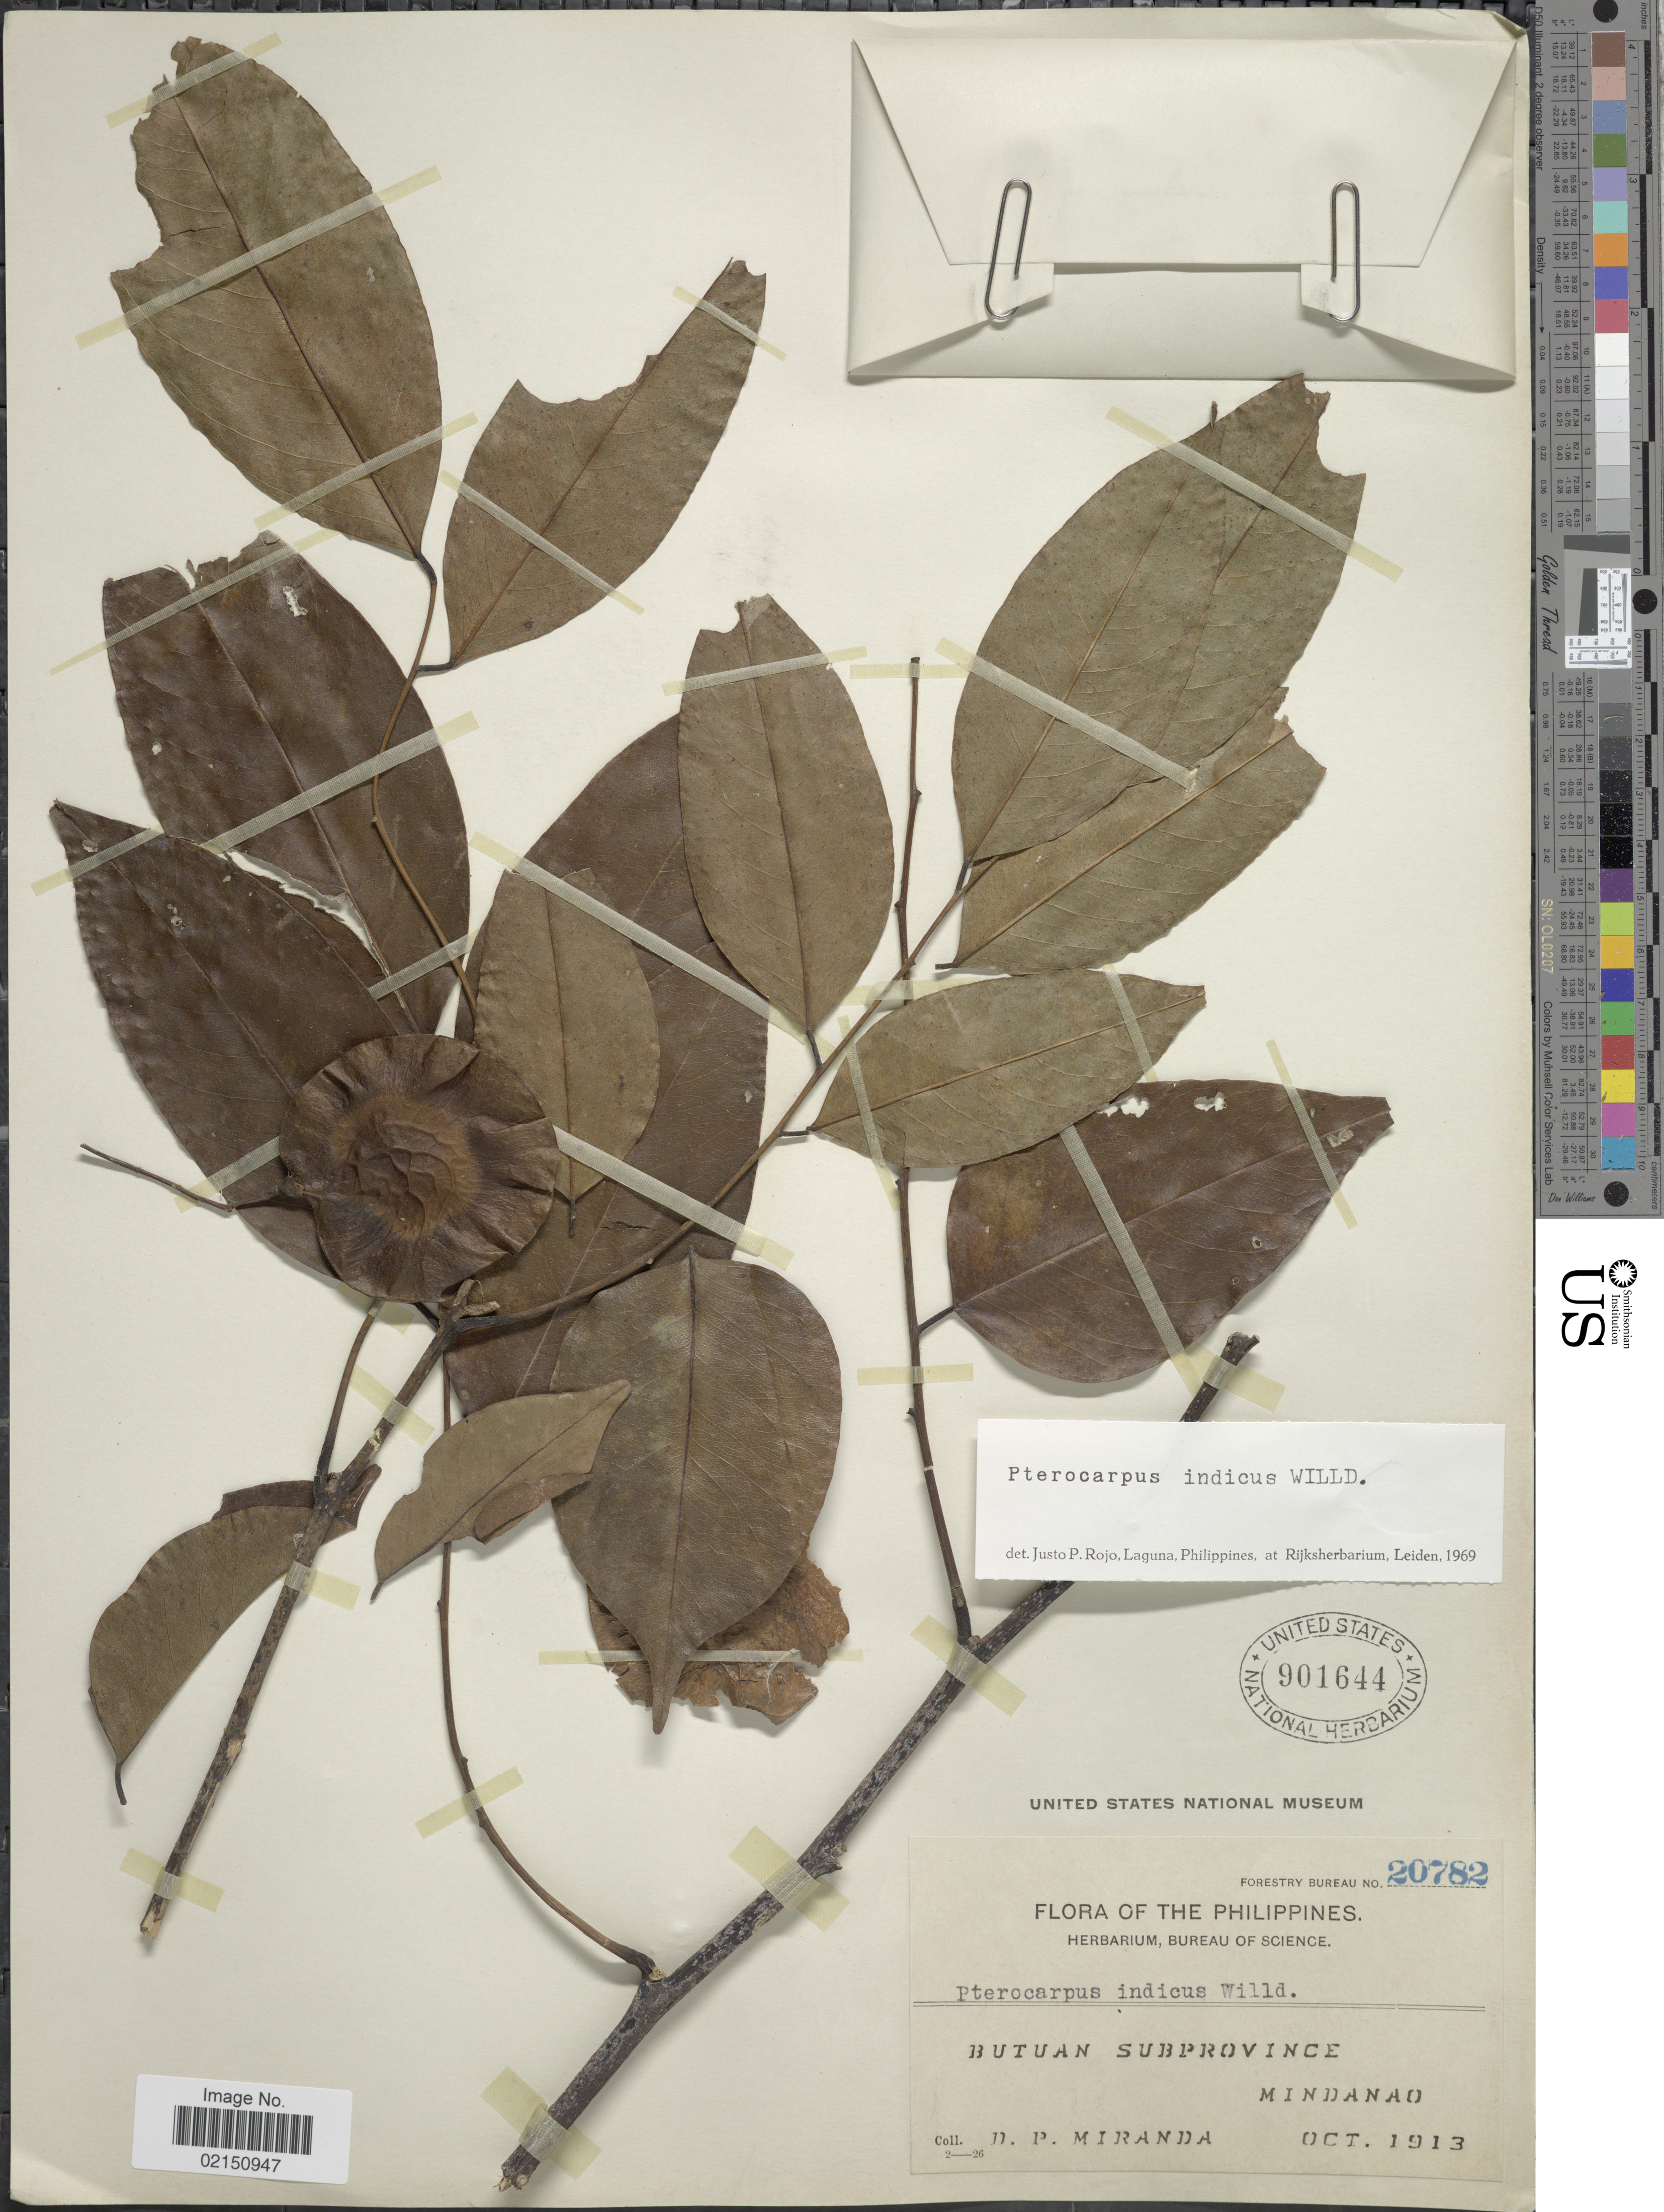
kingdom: Plantae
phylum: Tracheophyta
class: Magnoliopsida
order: Fabales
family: Fabaceae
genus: Pterocarpus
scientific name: Pterocarpus indicus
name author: Willd.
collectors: D. P. Miranda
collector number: Forestry Bureau 20782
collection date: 1913-10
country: Philippines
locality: Butuan Subprovince, Mindanao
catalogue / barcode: US 901644